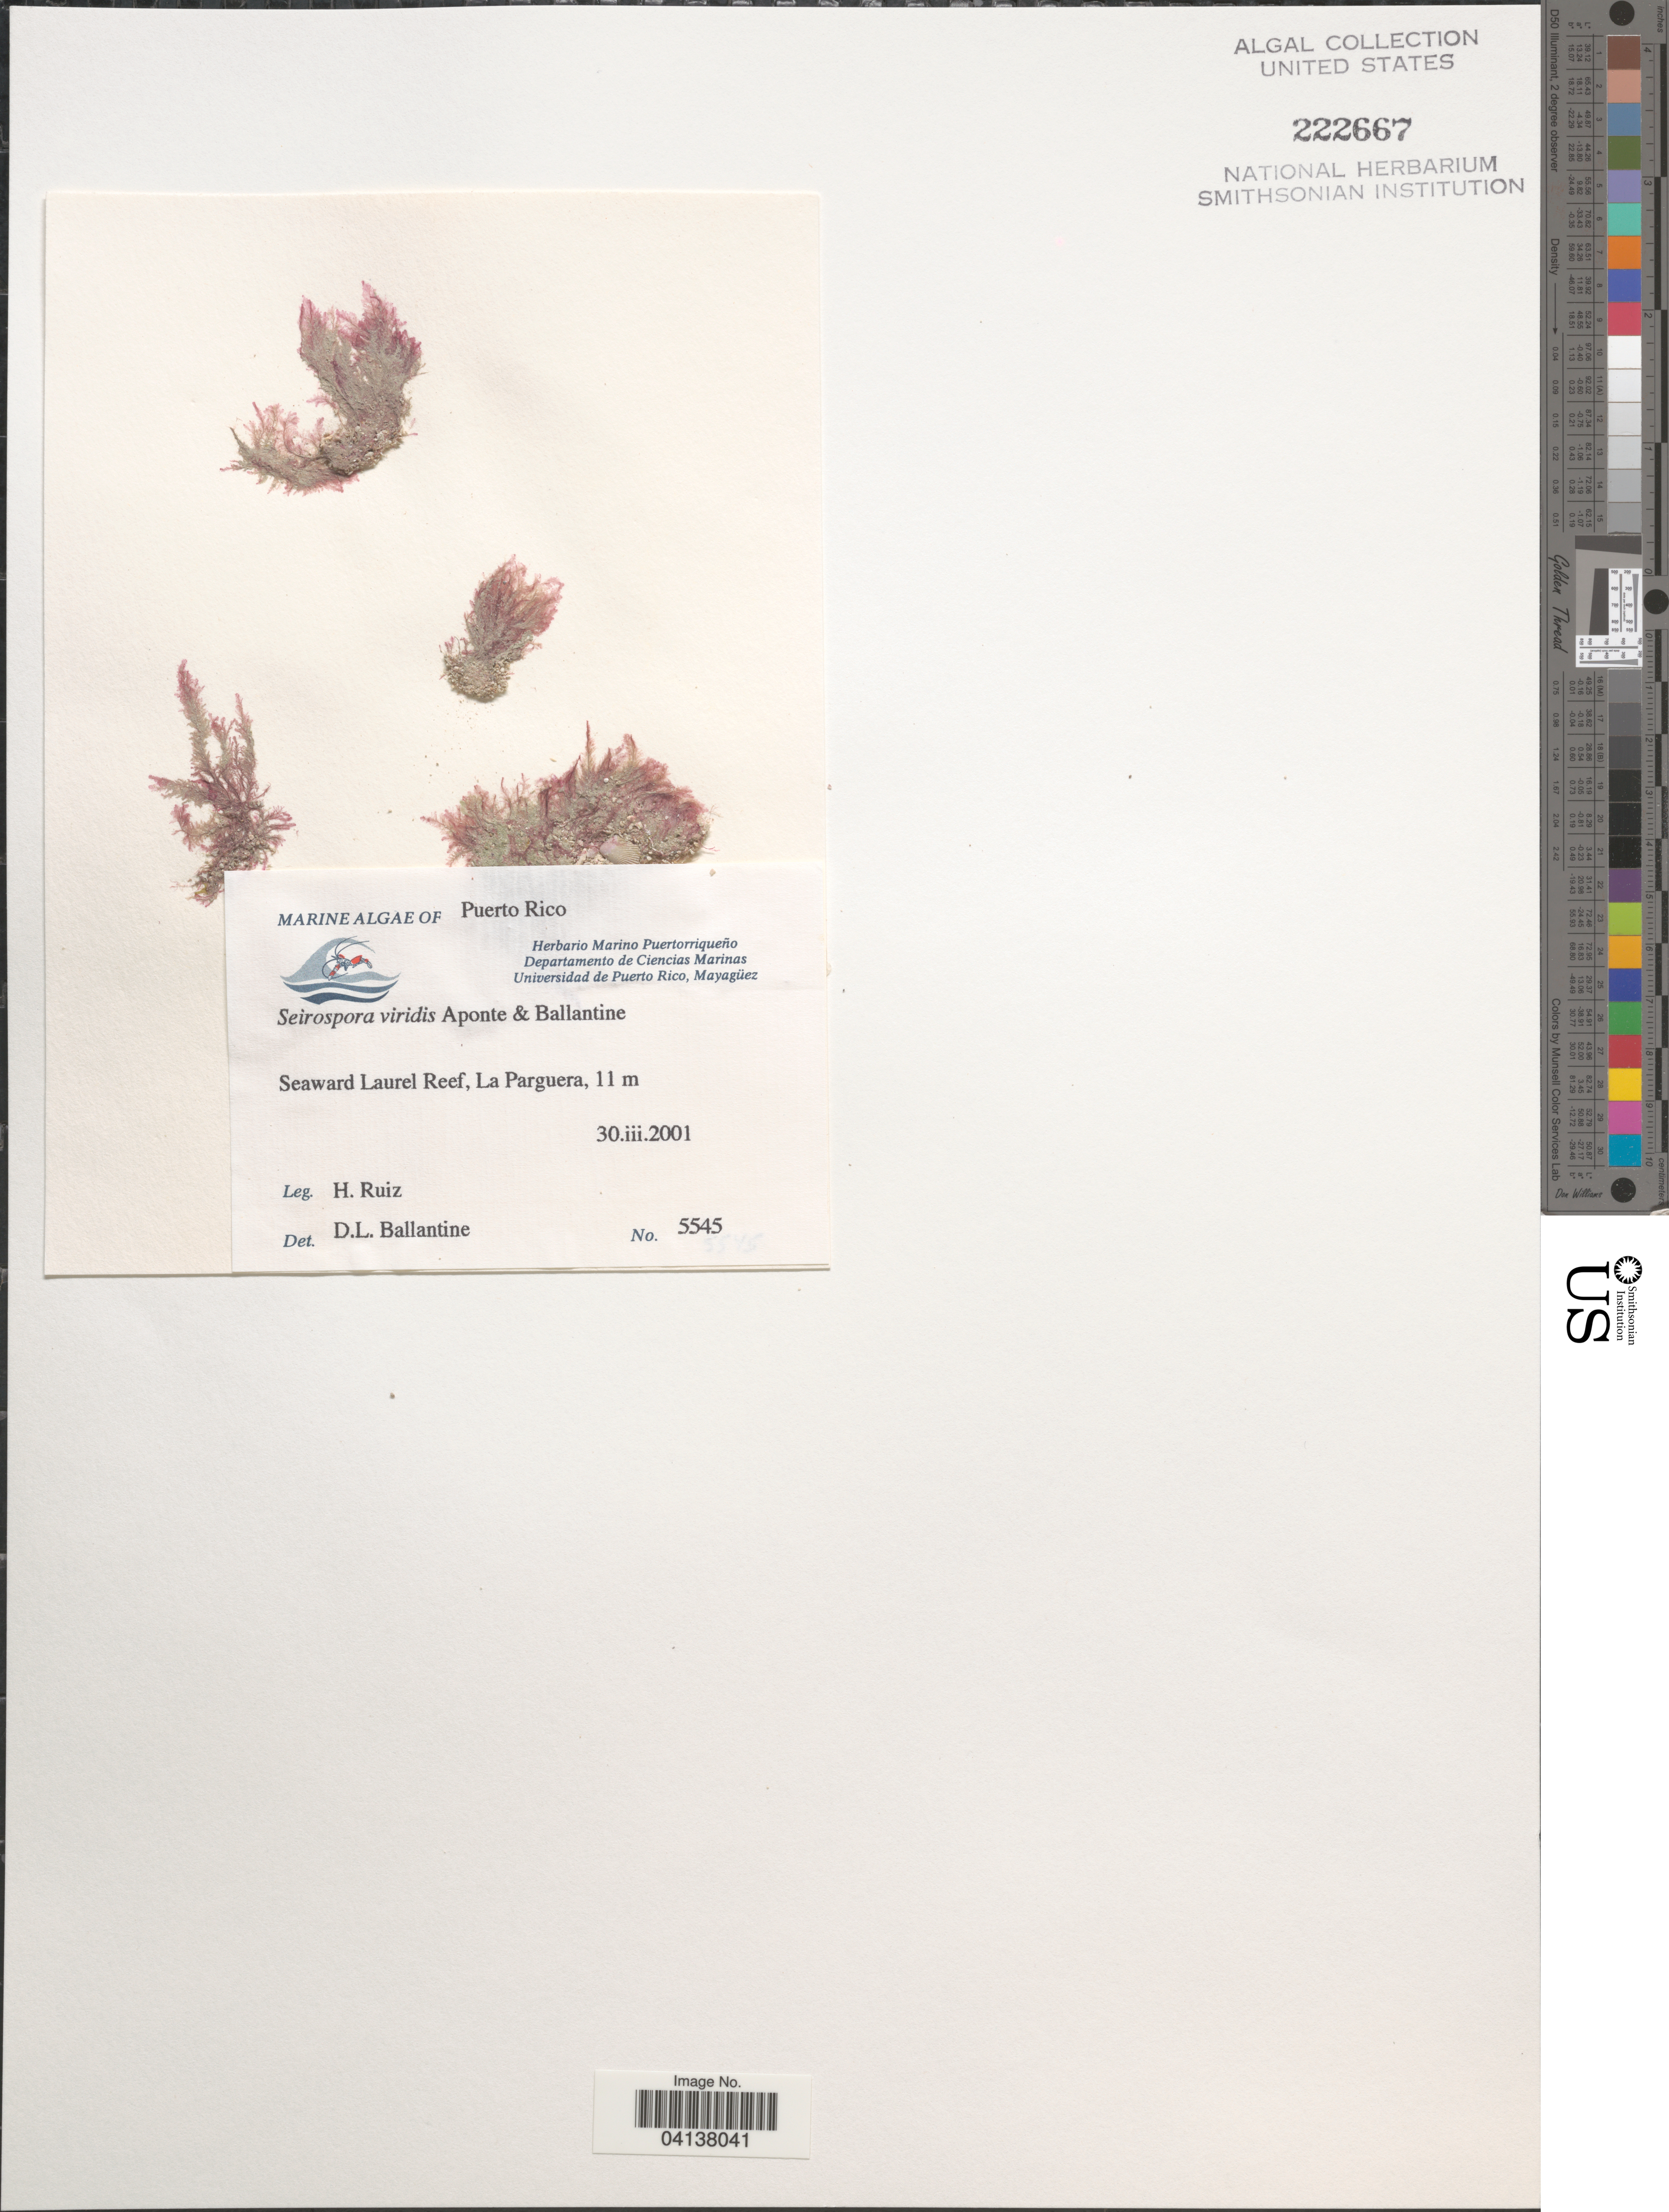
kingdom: Plantae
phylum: Rhodophyta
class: Florideophyceae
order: Ceramiales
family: Callithamniaceae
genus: Seirospora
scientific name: Seirospora viridis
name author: N.E.Aponte & D.L. Ballant.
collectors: H. Ruiz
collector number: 5545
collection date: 2001-03-30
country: Puerto Rico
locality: Seaward Laurel Reef, La Parguera.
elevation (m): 11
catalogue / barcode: US 222667